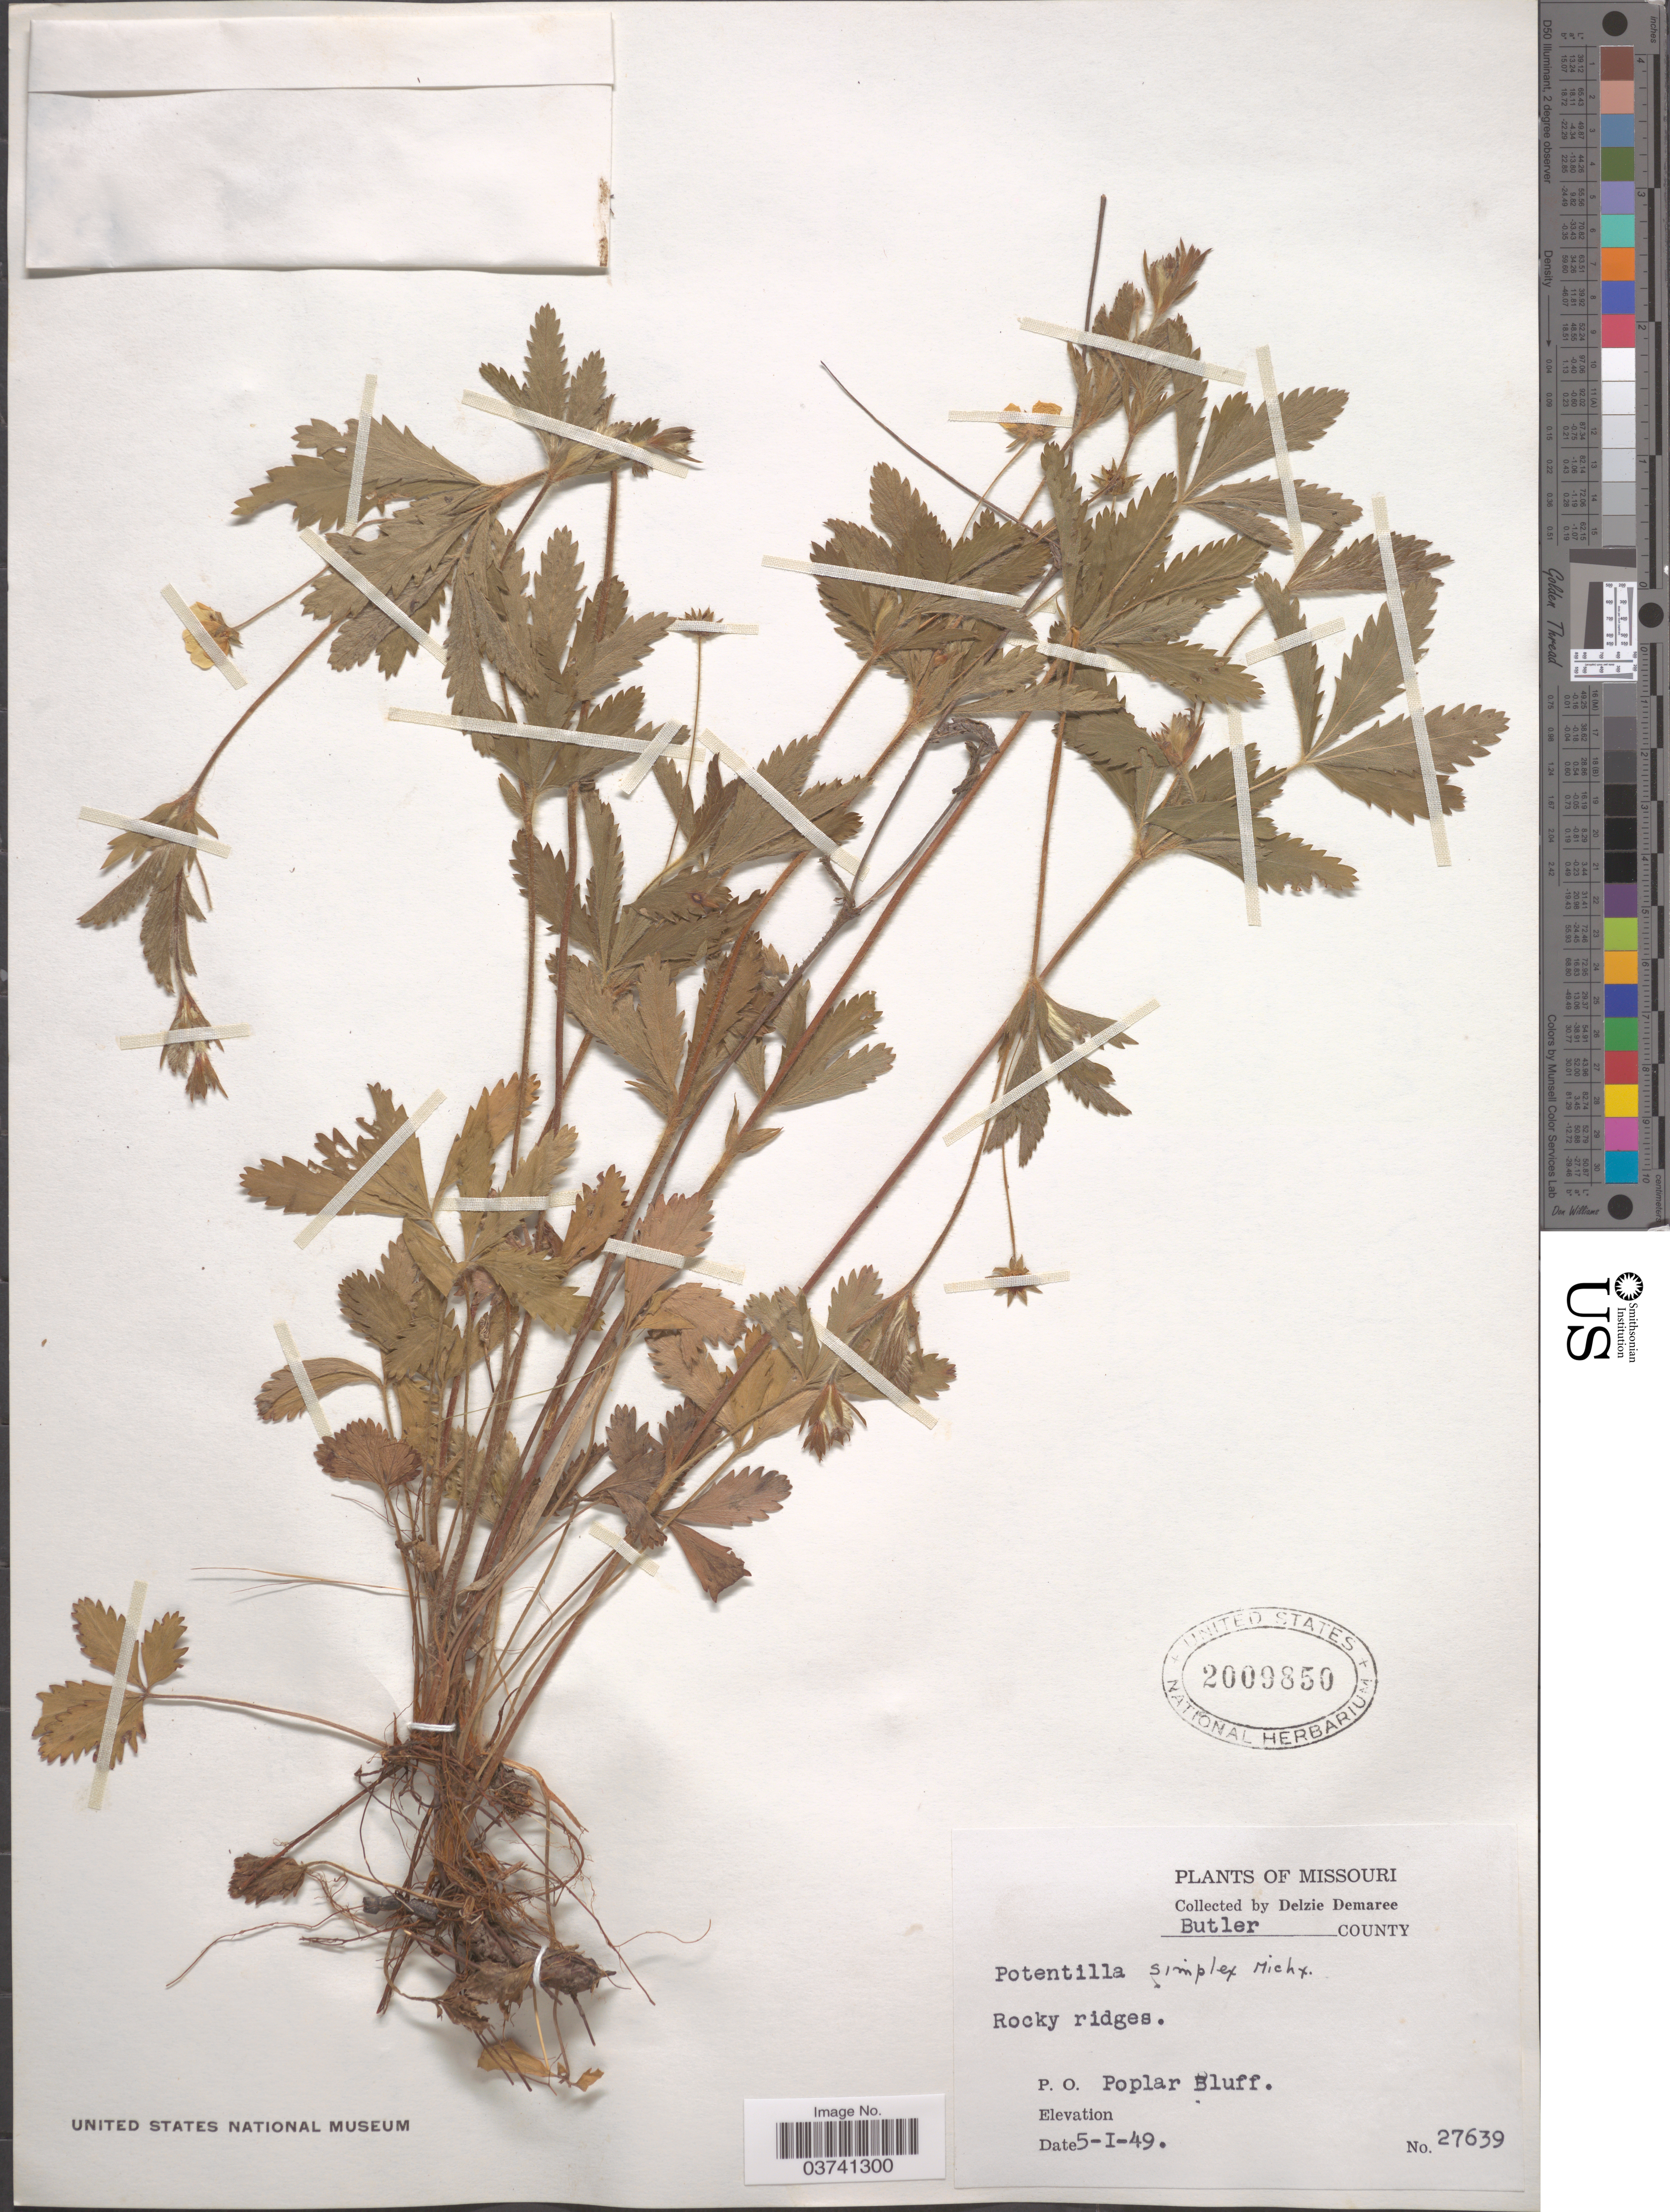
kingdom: Plantae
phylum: Tracheophyta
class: Magnoliopsida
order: Rosales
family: Rosaceae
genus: Potentilla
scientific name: Potentilla simplex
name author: Michx.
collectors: D. Demaree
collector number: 27639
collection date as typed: Transcribed d/m/y: 1/5/49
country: United States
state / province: Missouri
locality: Butler County. Rocky ridges. P.O. Poplar Bluff.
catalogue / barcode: US 2009850